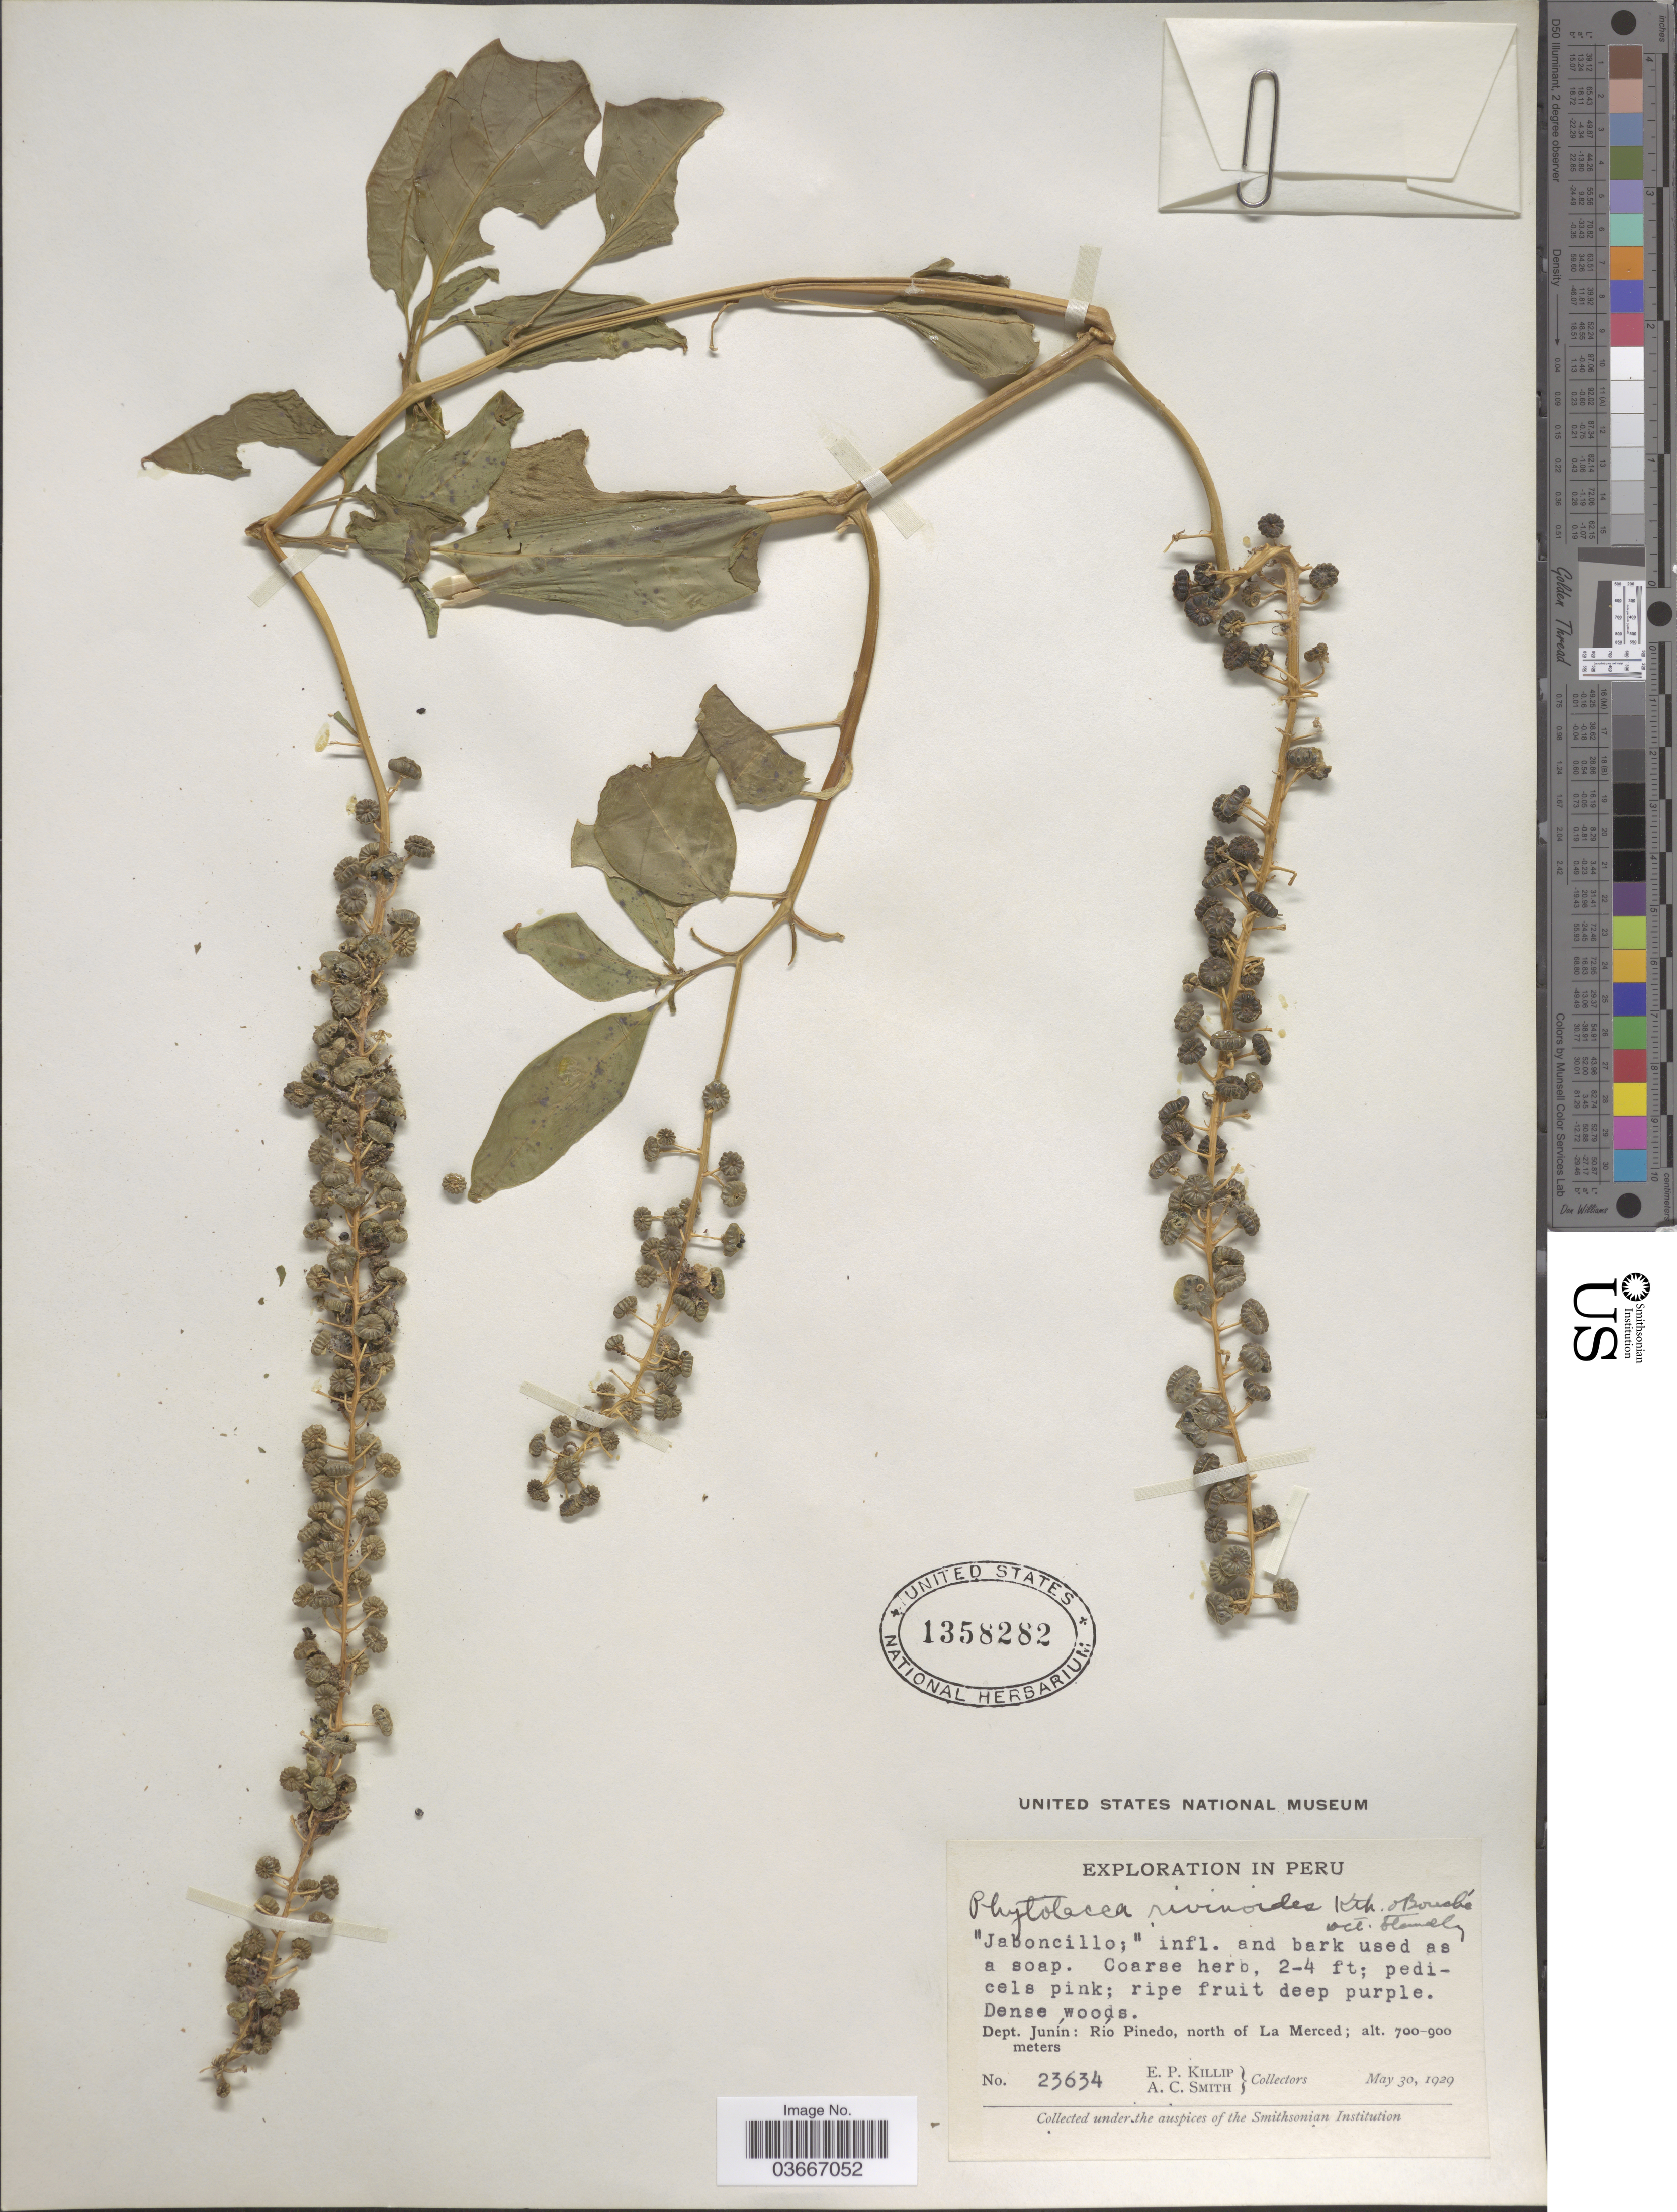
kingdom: Plantae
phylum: Tracheophyta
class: Magnoliopsida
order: Caryophyllales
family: Phytolaccaceae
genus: Phytolacca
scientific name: Phytolacca rivinoides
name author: Kunth & C.D. Bouché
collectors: E. P. Killip & A. C. Smith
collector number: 23634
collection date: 1929-05-30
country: Peru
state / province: Junín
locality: Dept. Junín: Río Pinedo, north of La Merced.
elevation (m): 700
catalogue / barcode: US 1358282